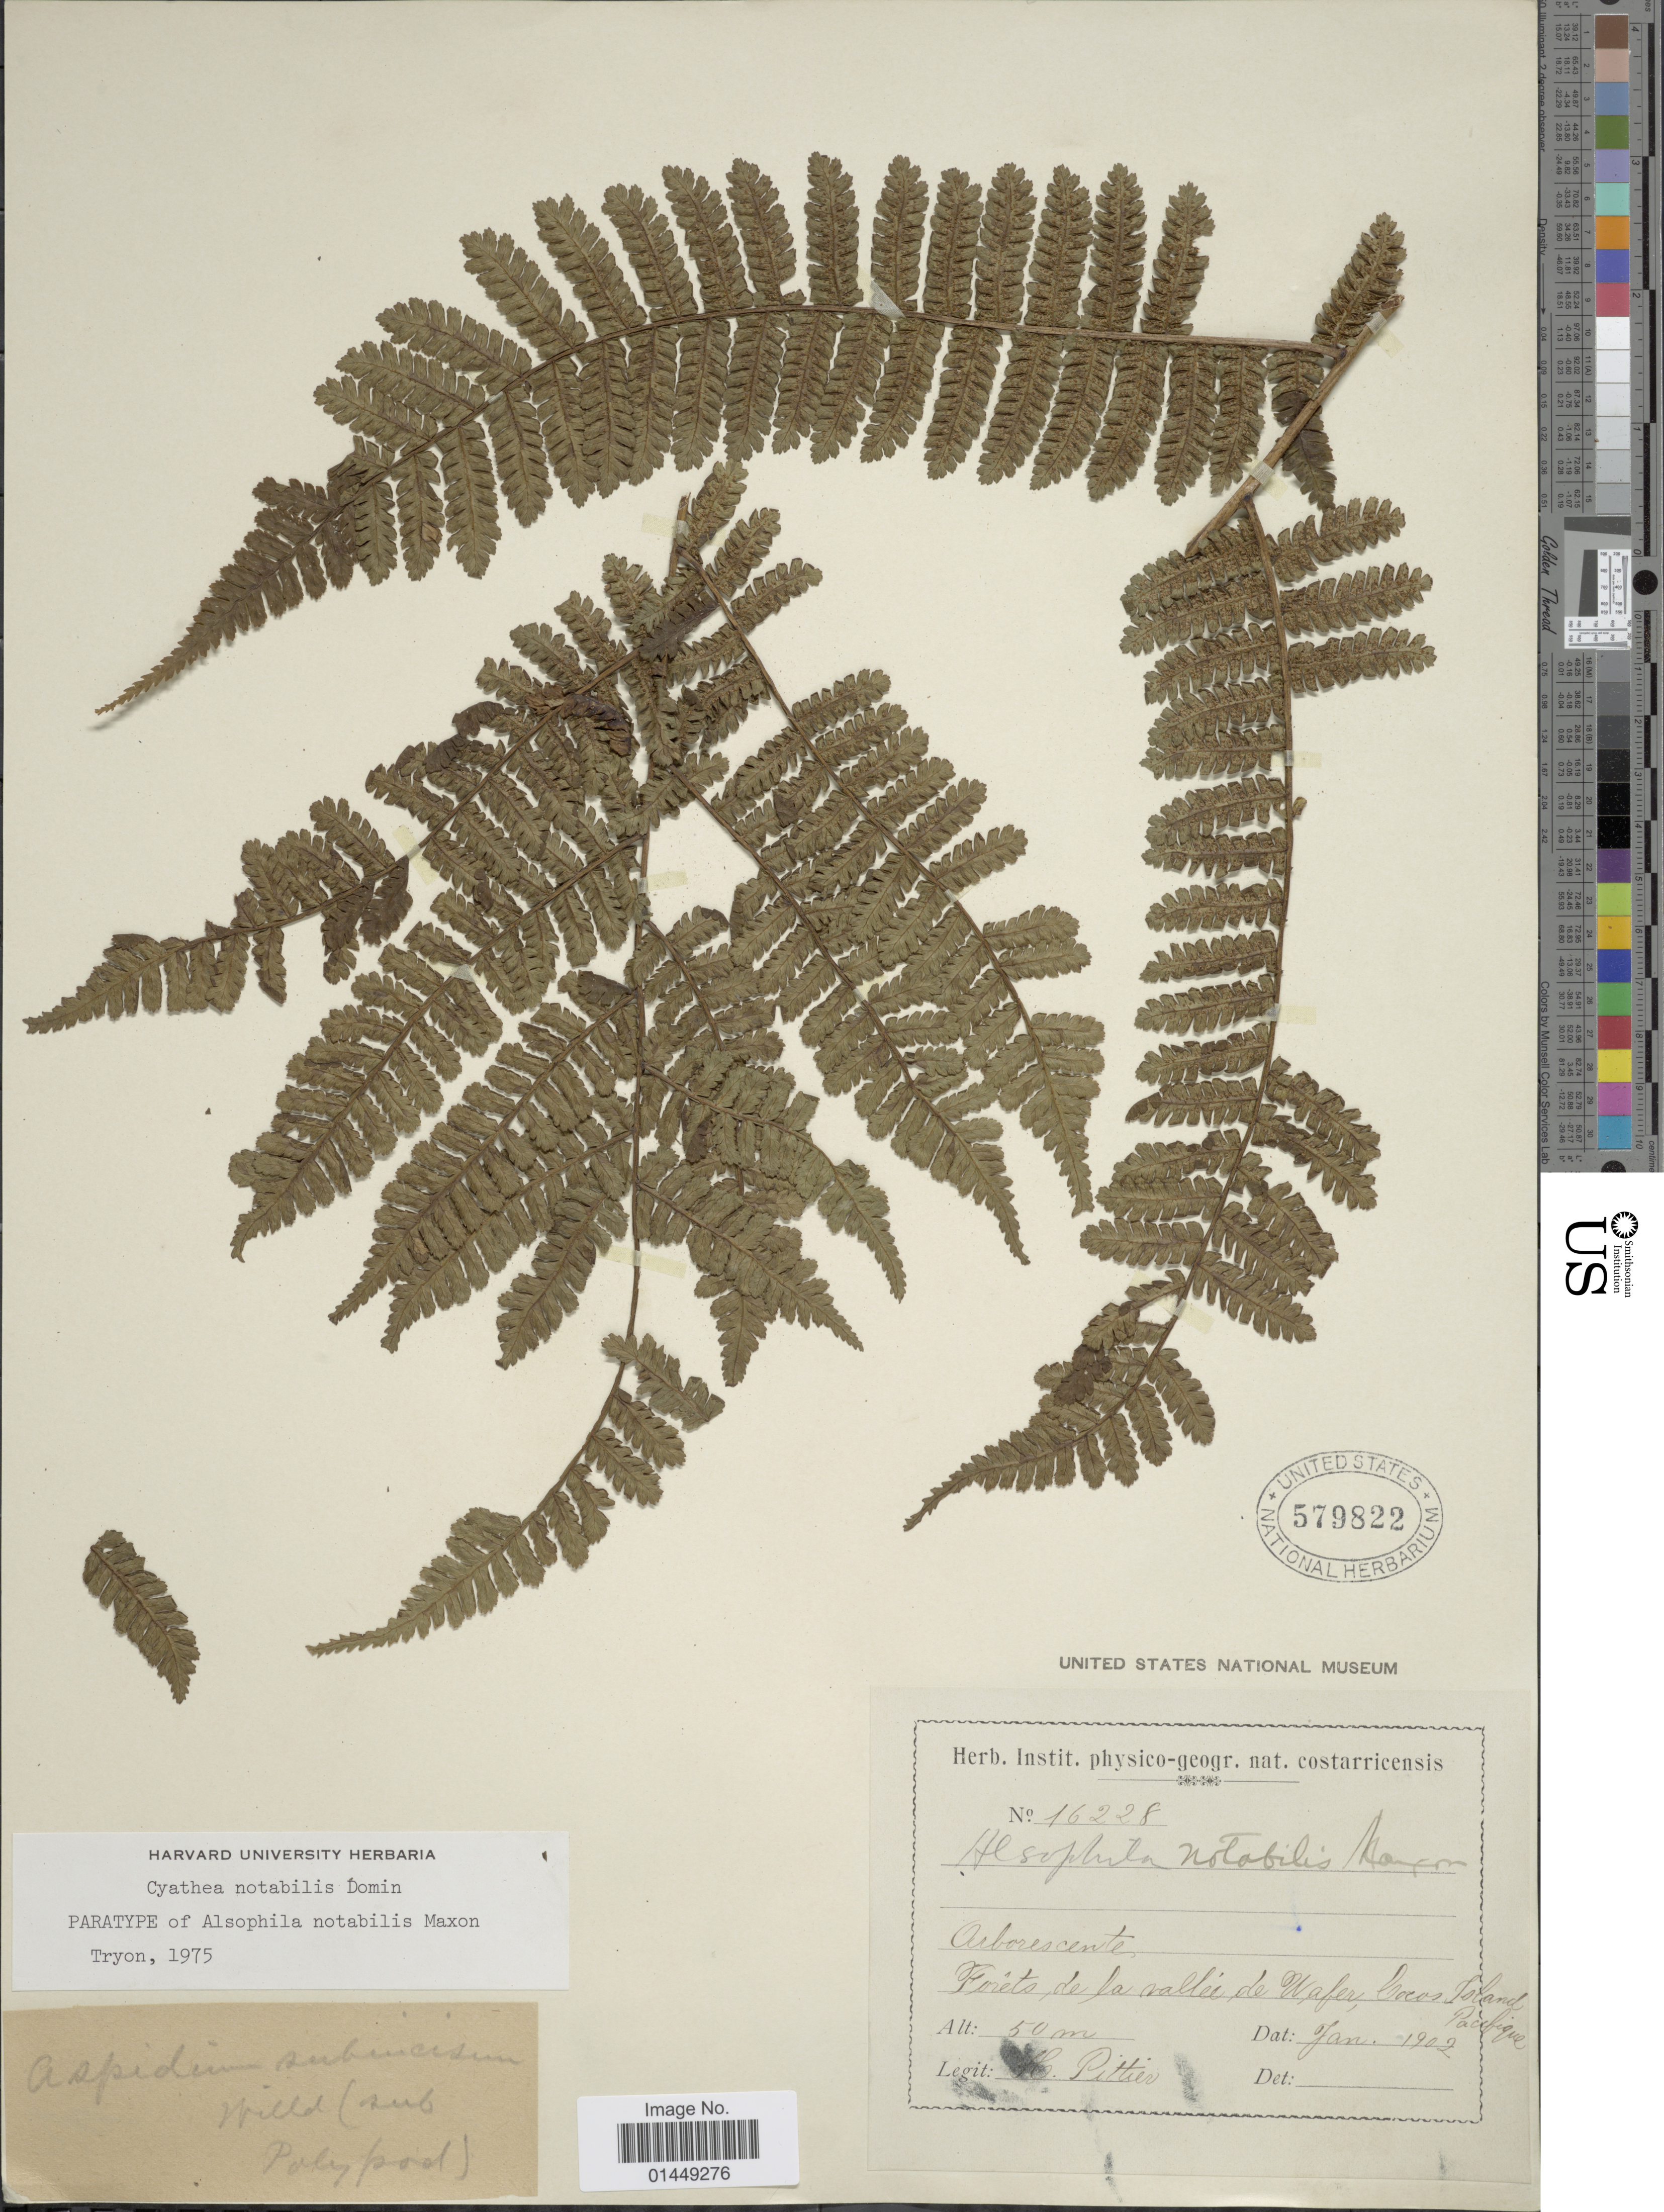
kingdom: Plantae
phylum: Tracheophyta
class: Polypodiopsida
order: Cyatheales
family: Cyatheaceae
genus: Cyathea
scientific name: Cyathea notabilis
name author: Domin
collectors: H. F. Pittier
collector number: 16228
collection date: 1902-01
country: Costa Rica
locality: Forêts de la vallée de Wafer, Cocos Island, Pacifique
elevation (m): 50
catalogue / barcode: US 579822